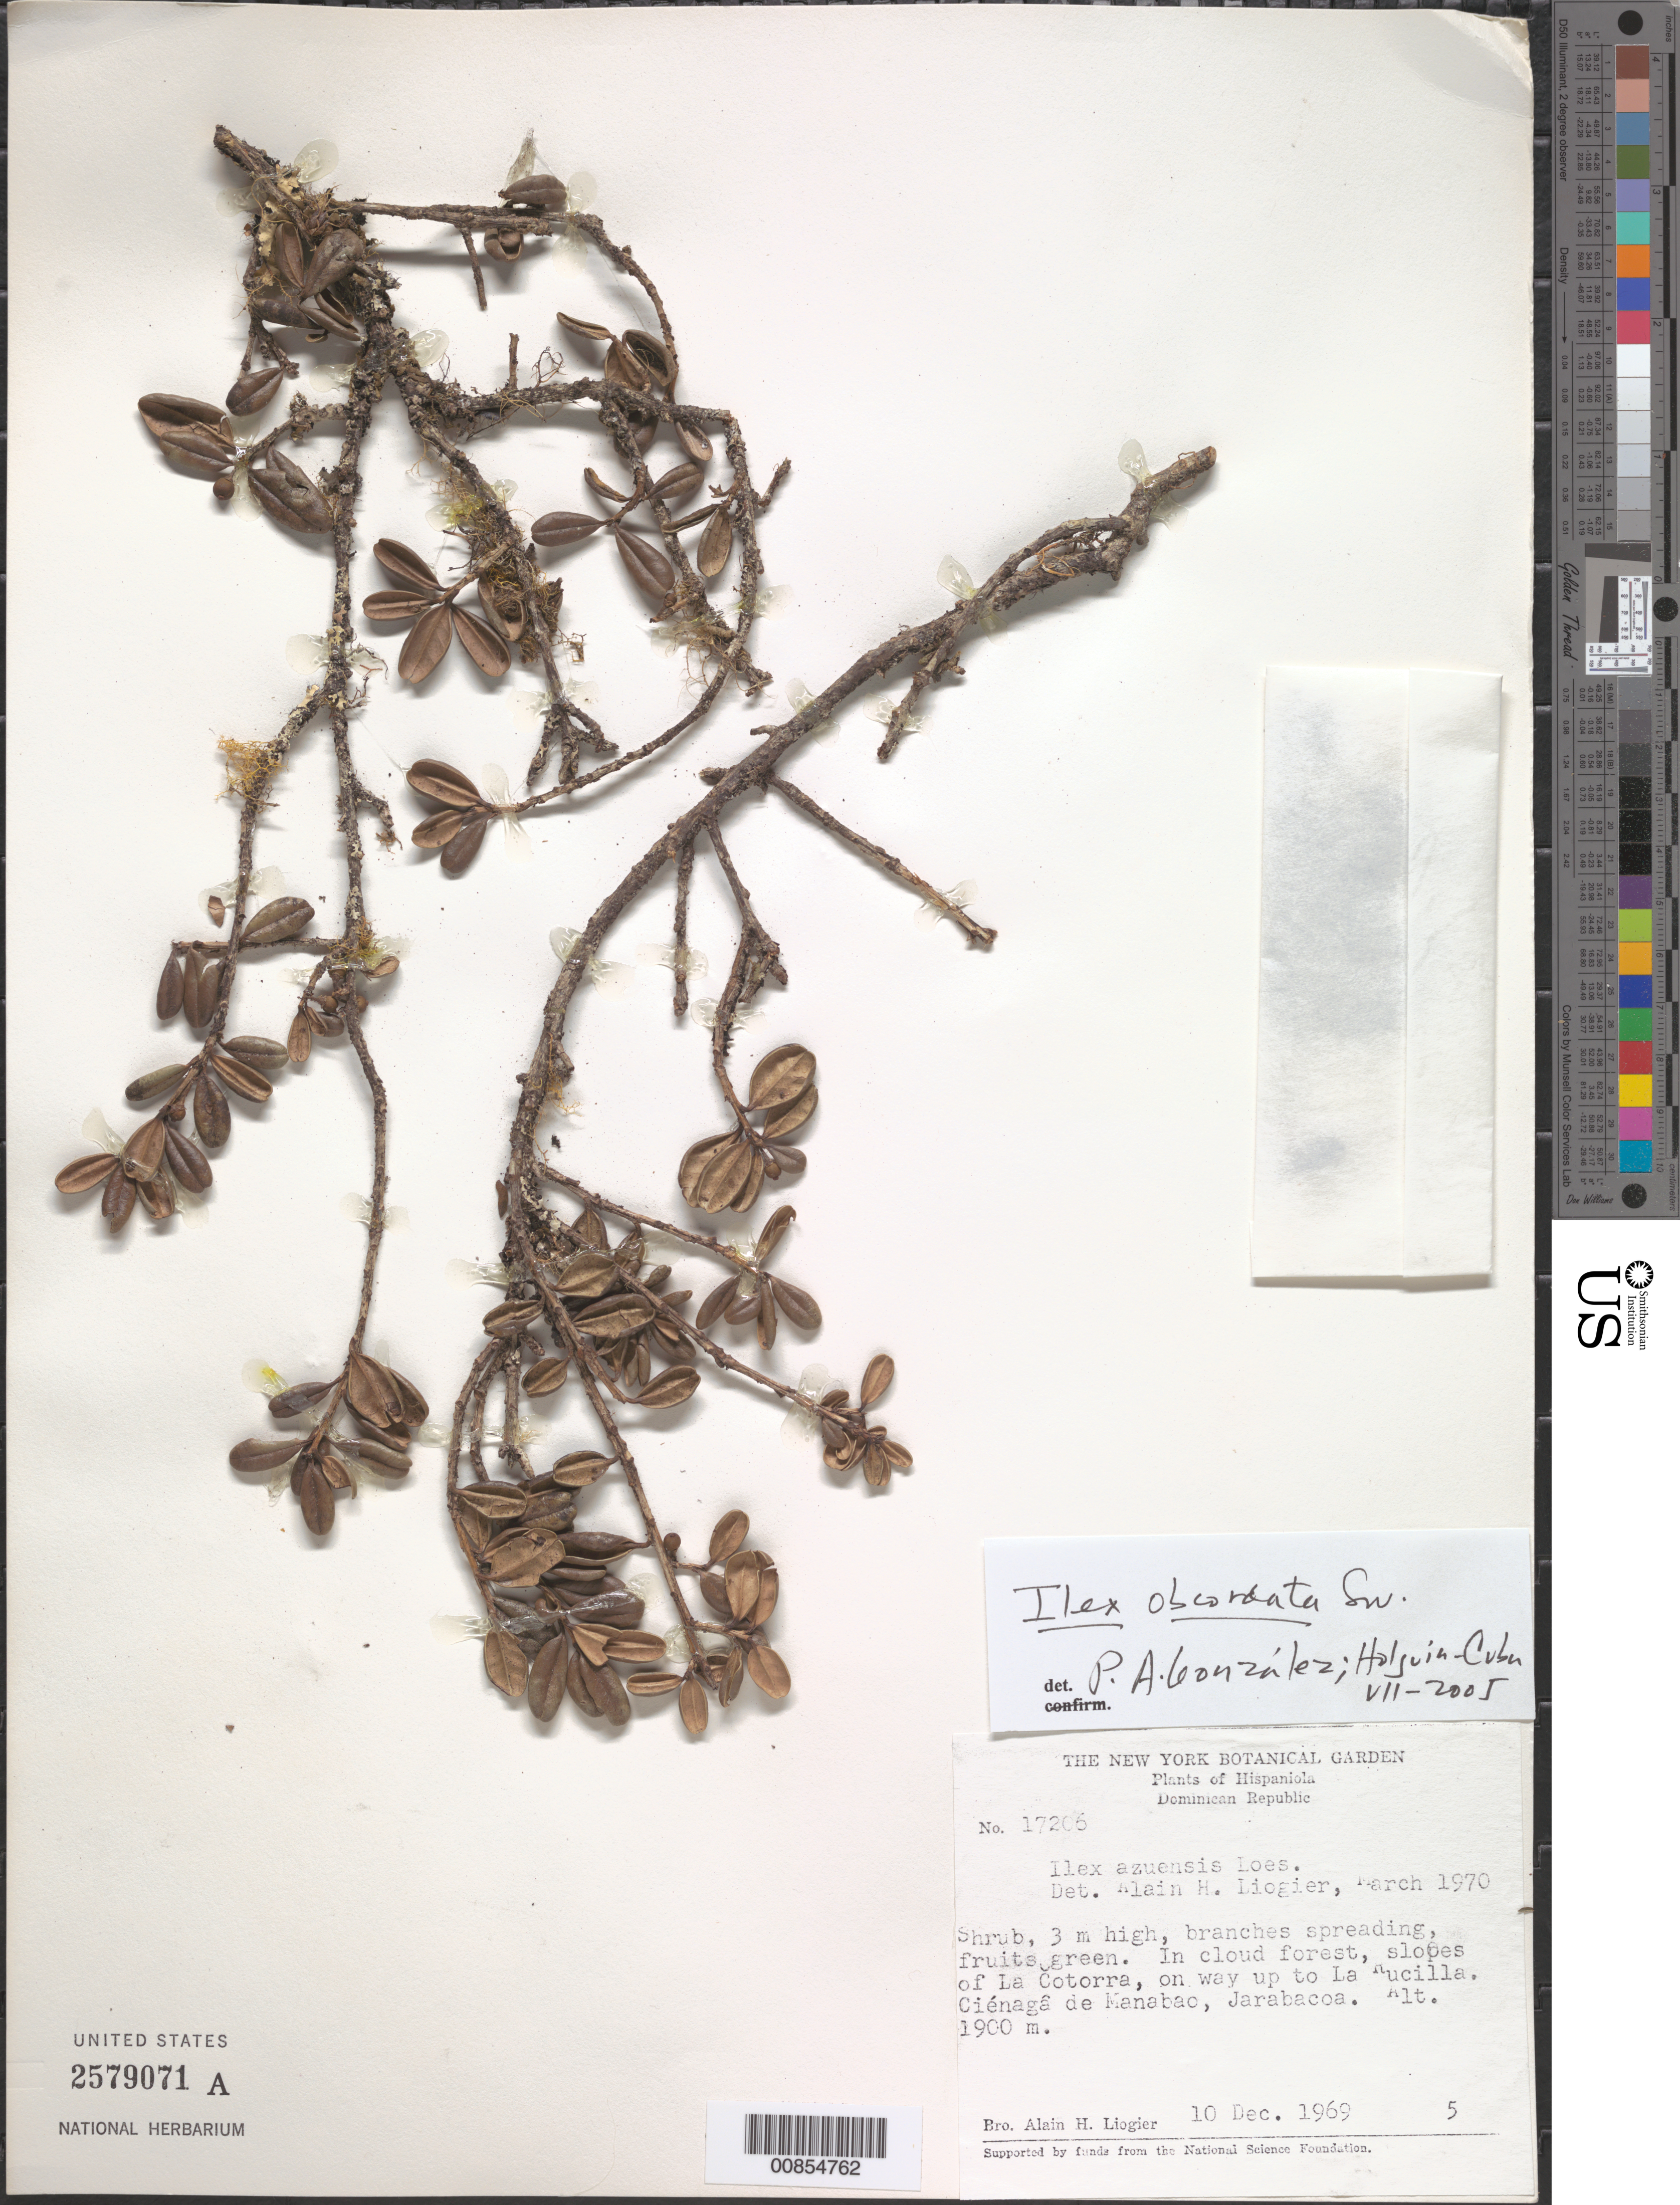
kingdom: Plantae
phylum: Tracheophyta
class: Magnoliopsida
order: Aquifoliales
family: Aquifoliaceae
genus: Ilex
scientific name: Ilex obcordata var. obcordata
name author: Sw.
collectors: A. H. Liogier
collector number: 17206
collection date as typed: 10 Dec 1969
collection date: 1969-12-10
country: Dominican Republic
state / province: La Vega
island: Hispaniola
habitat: In cloud forest on slopes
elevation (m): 1900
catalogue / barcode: US 2579071